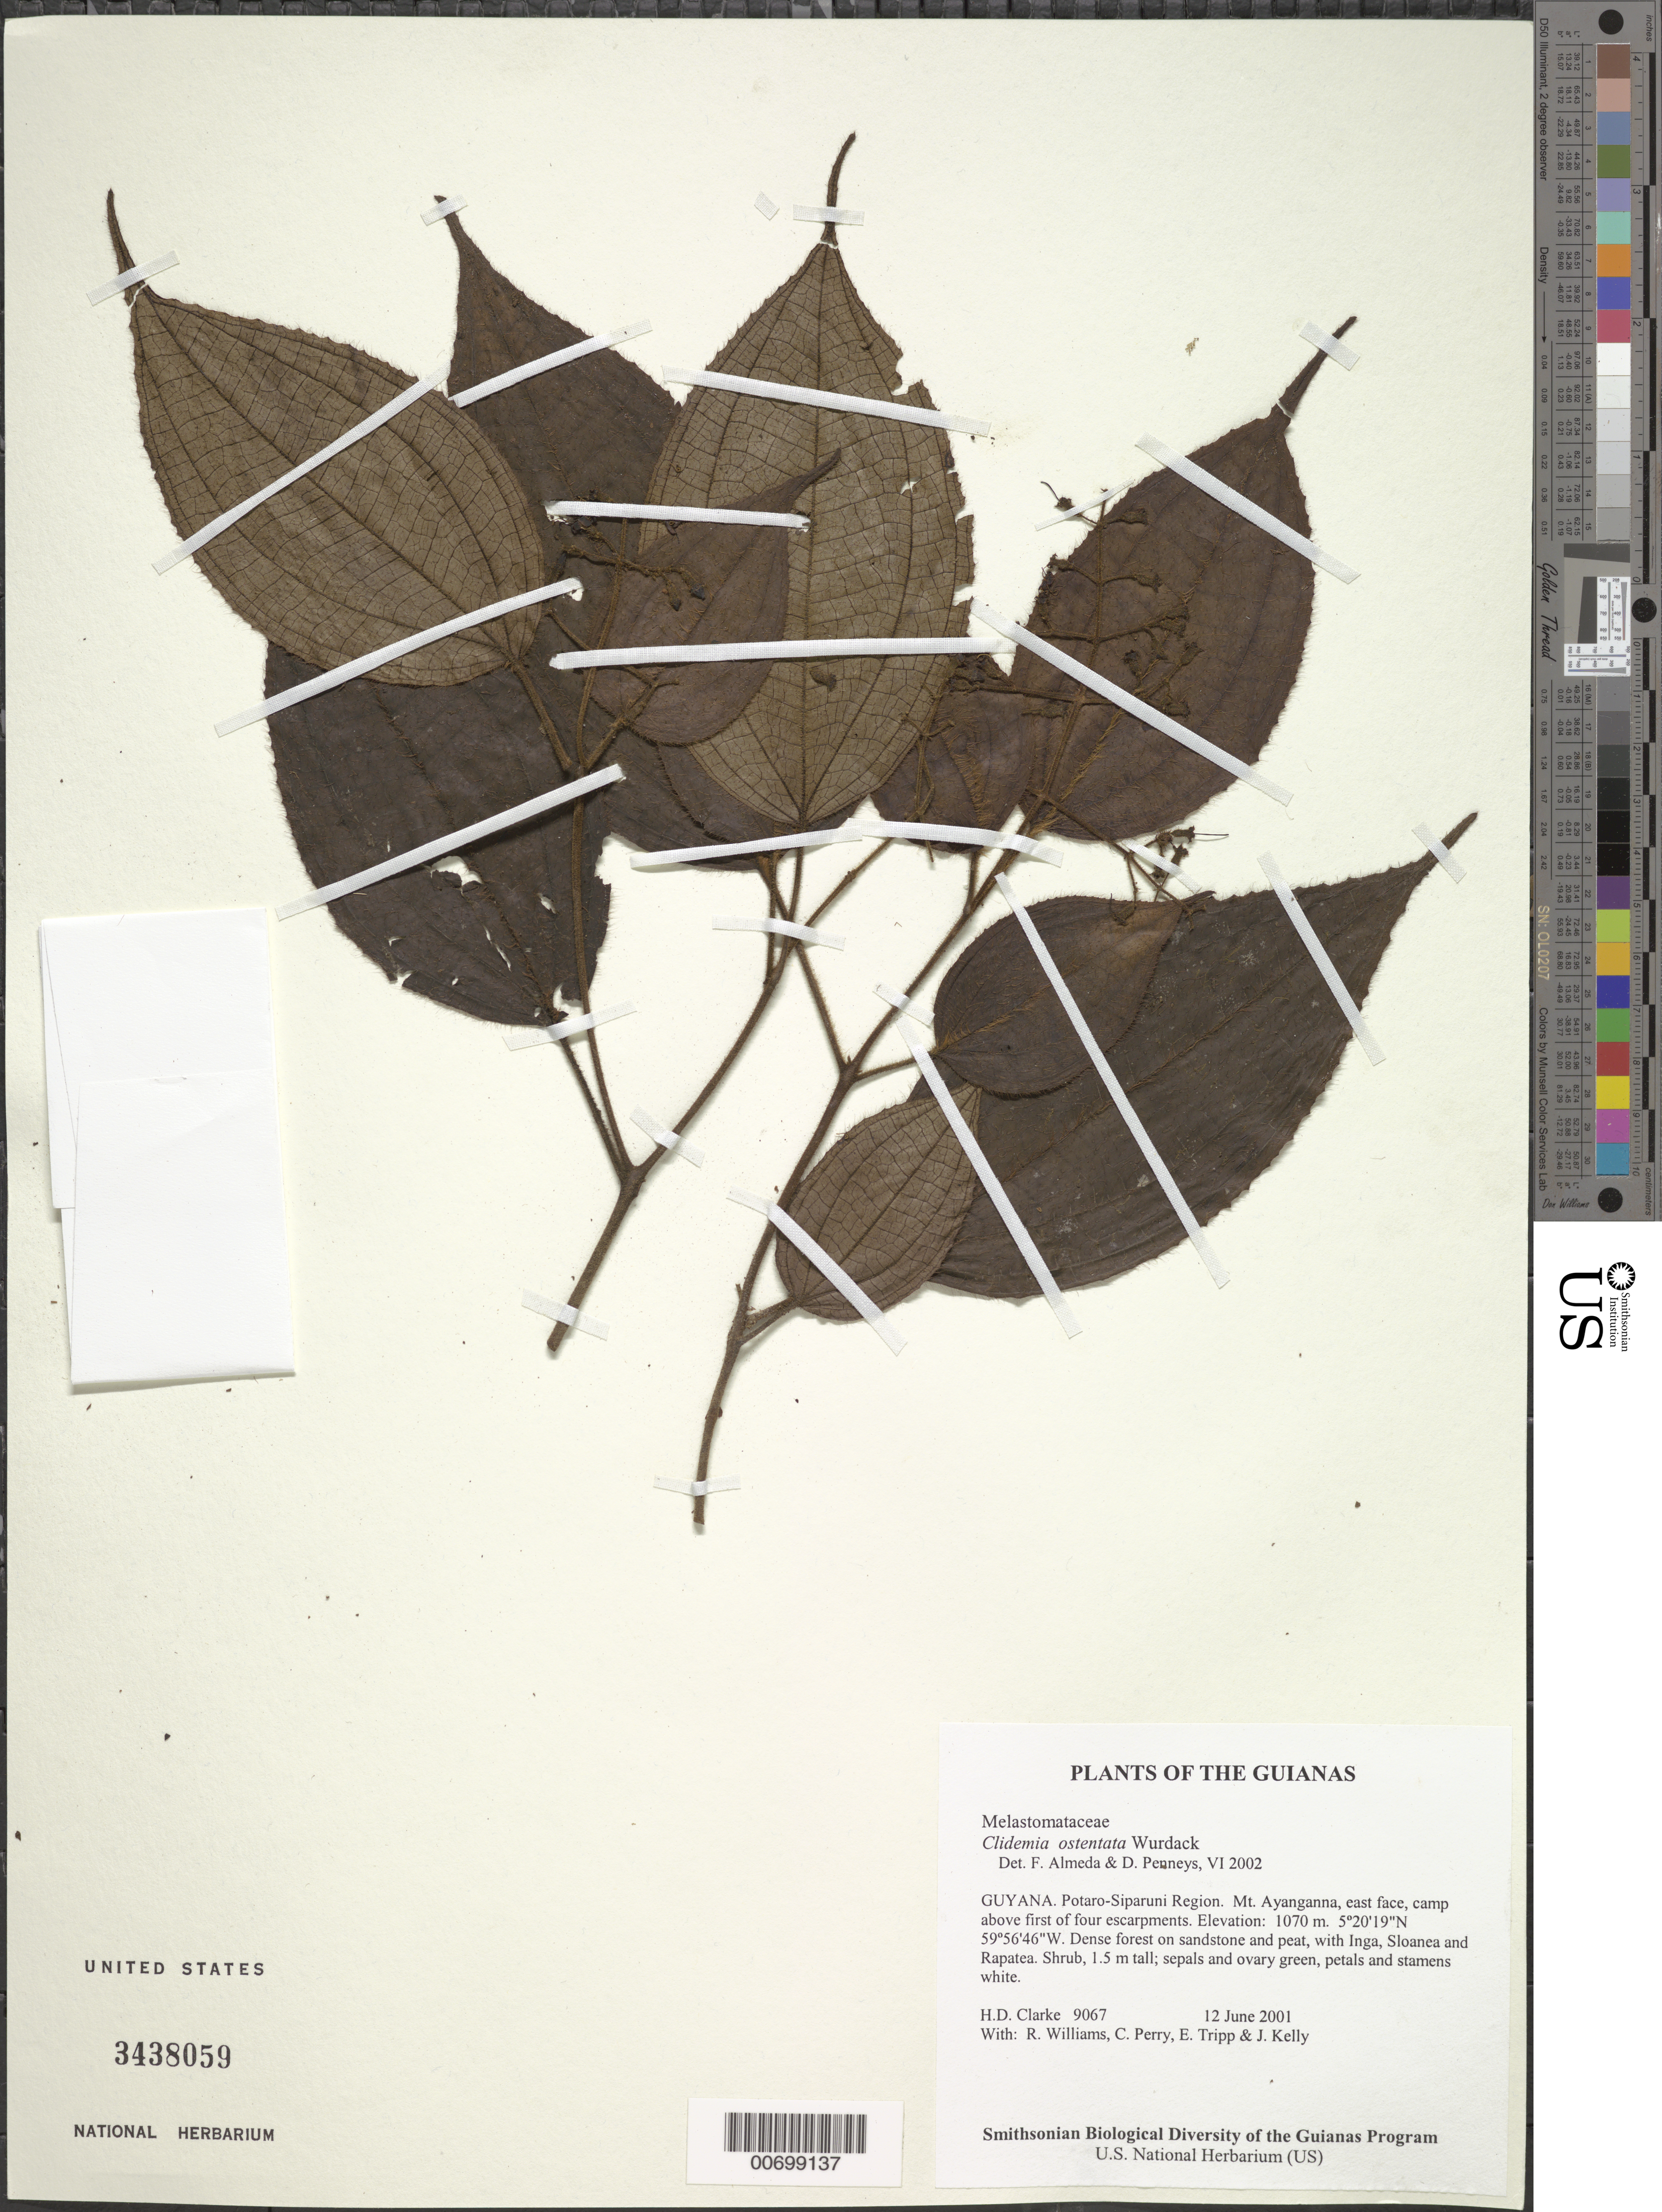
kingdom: Plantae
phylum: Tracheophyta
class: Magnoliopsida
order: Myrtales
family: Melastomataceae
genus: Clidemia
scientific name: Clidemia ostentata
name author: Wurdack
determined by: Almeda, F.; Penneys, D. S.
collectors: H. D. Clarke, R. Williams, C. Perry, E. Tripp & J. Kelly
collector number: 9067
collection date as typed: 12 June 2001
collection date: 2001-06-12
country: Guyana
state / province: Potaro-Siparuni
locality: Mt. Ayanganna, east face, camp above first of four escarpments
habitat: Dense forest on sandstone and peat, with Inga, Sloanea and Rapatea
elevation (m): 1070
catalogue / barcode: US 3438059